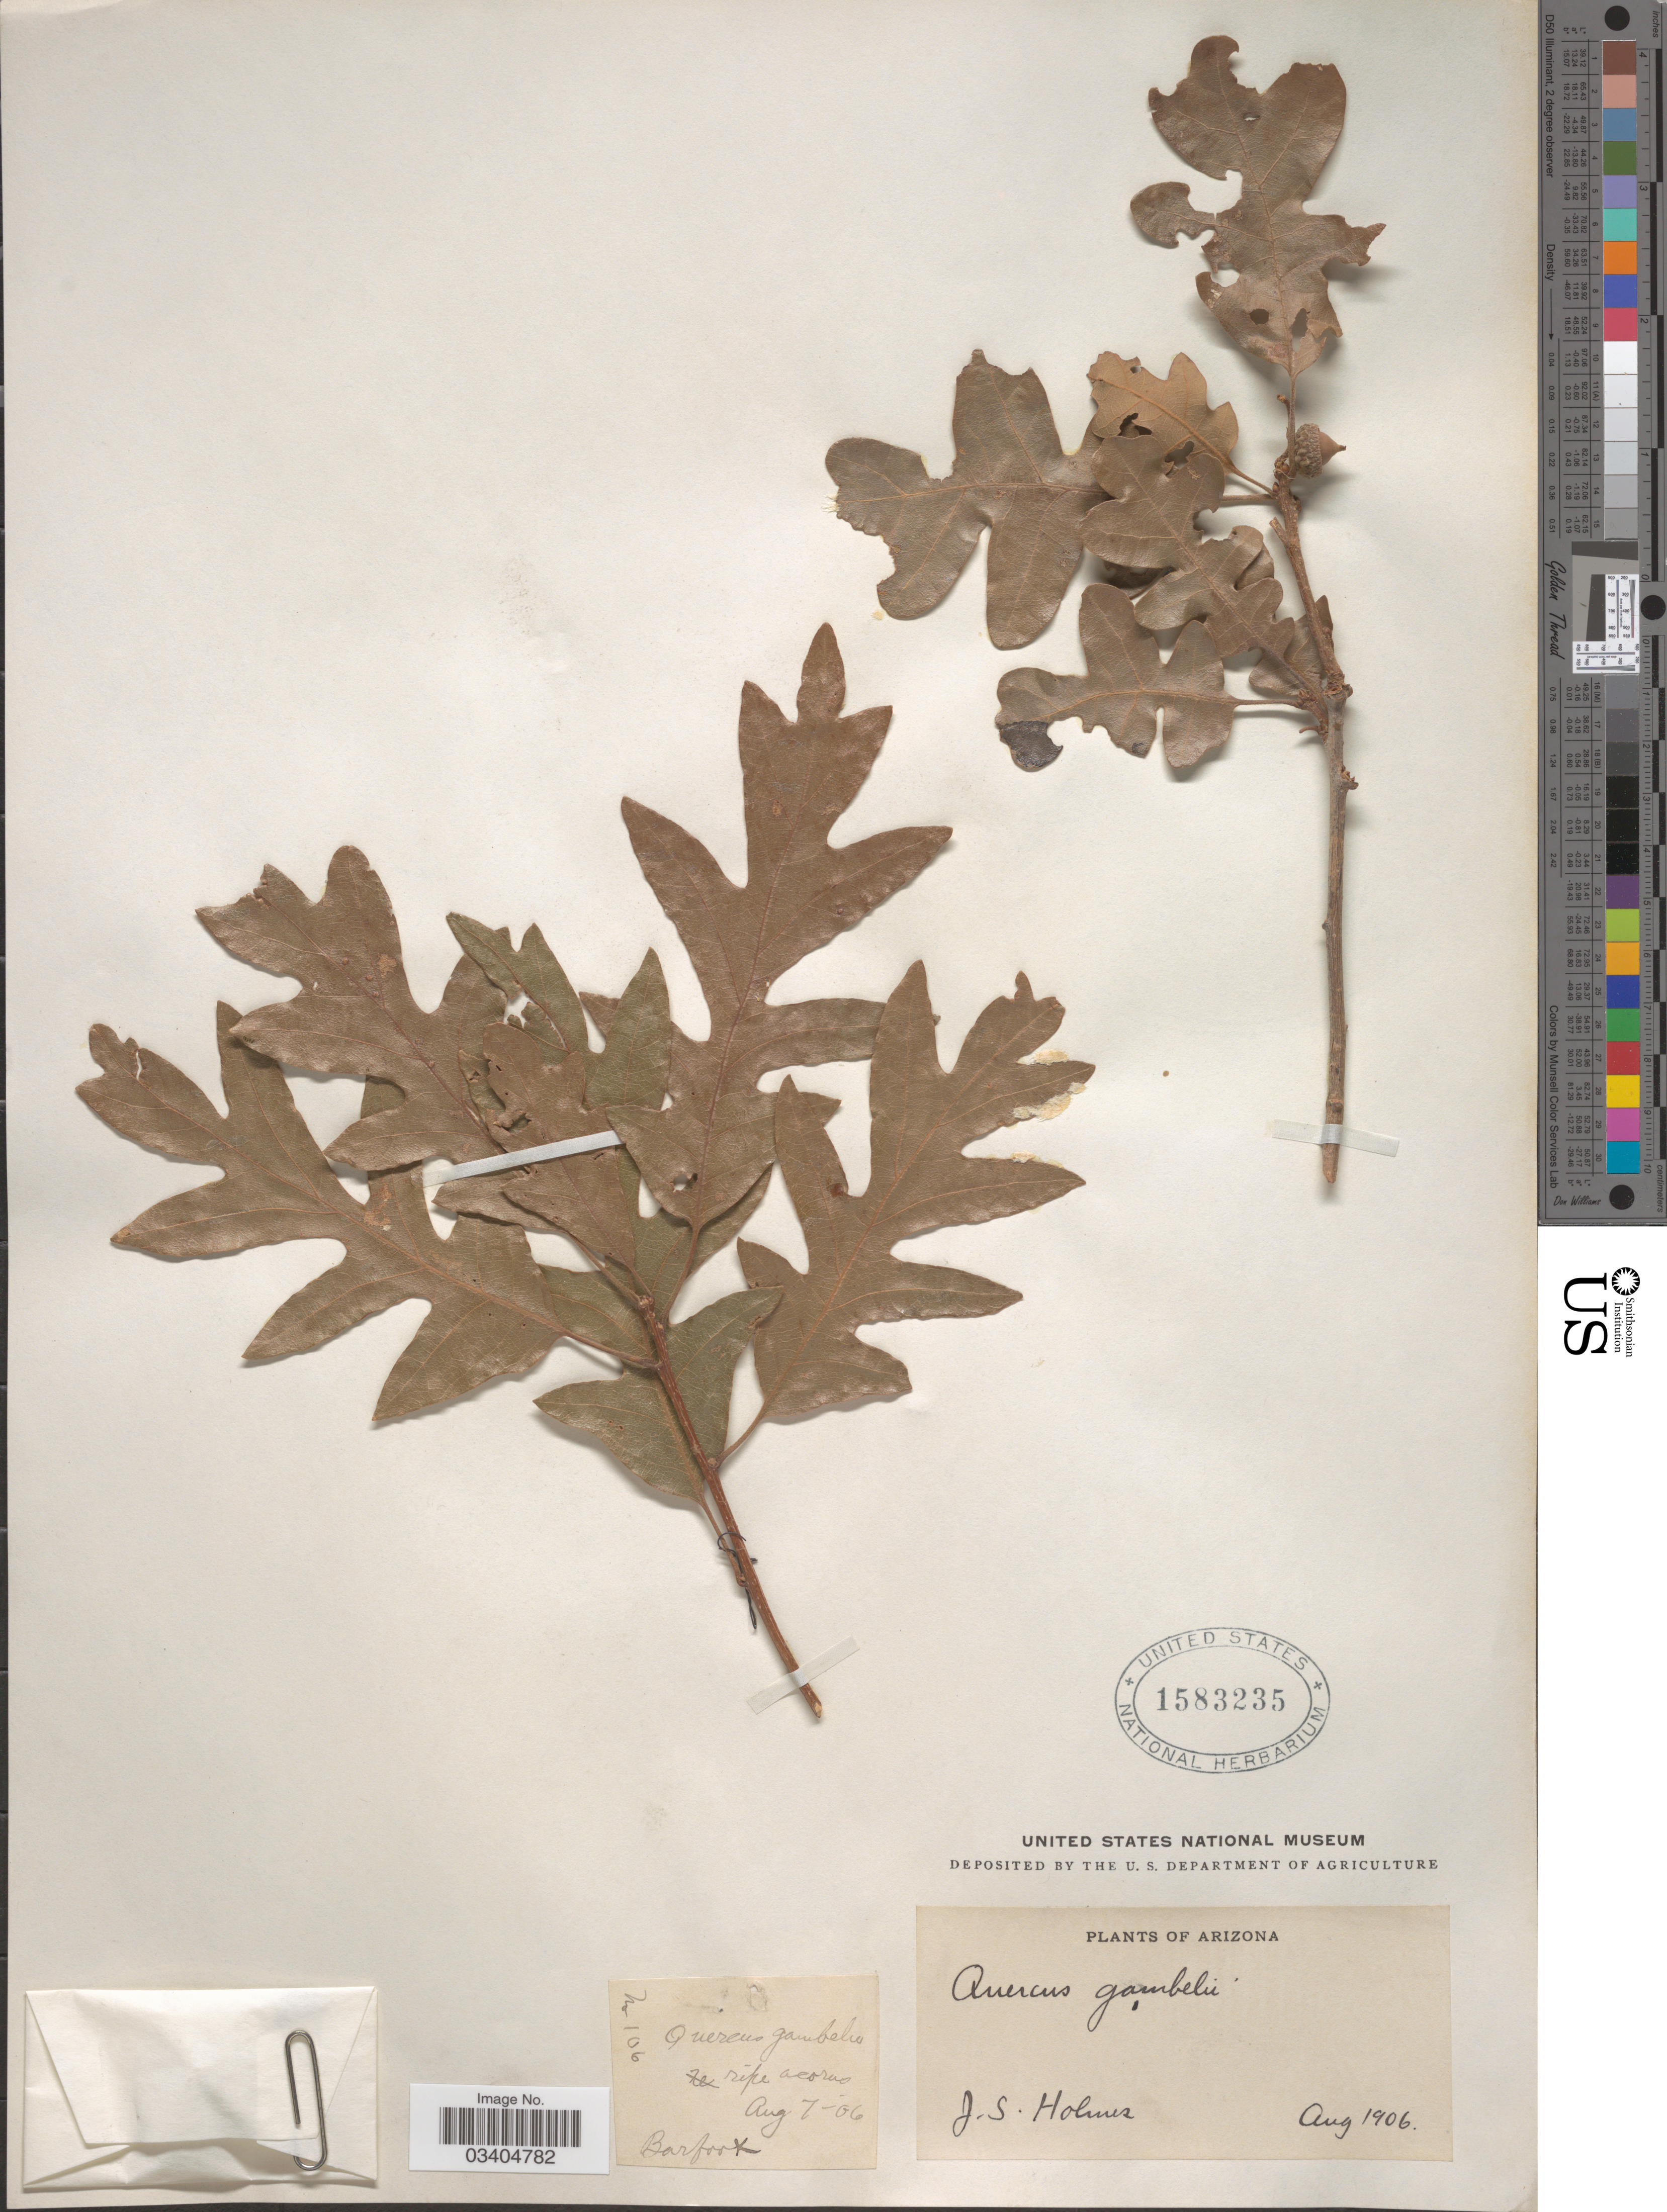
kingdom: Plantae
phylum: Tracheophyta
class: Magnoliopsida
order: Fagales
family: Fagaceae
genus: Quercus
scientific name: Quercus gambelii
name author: Nutt.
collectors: J. Holmes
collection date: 1906-08-07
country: United States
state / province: Arizona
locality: Barfoot.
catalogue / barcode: US 1583235